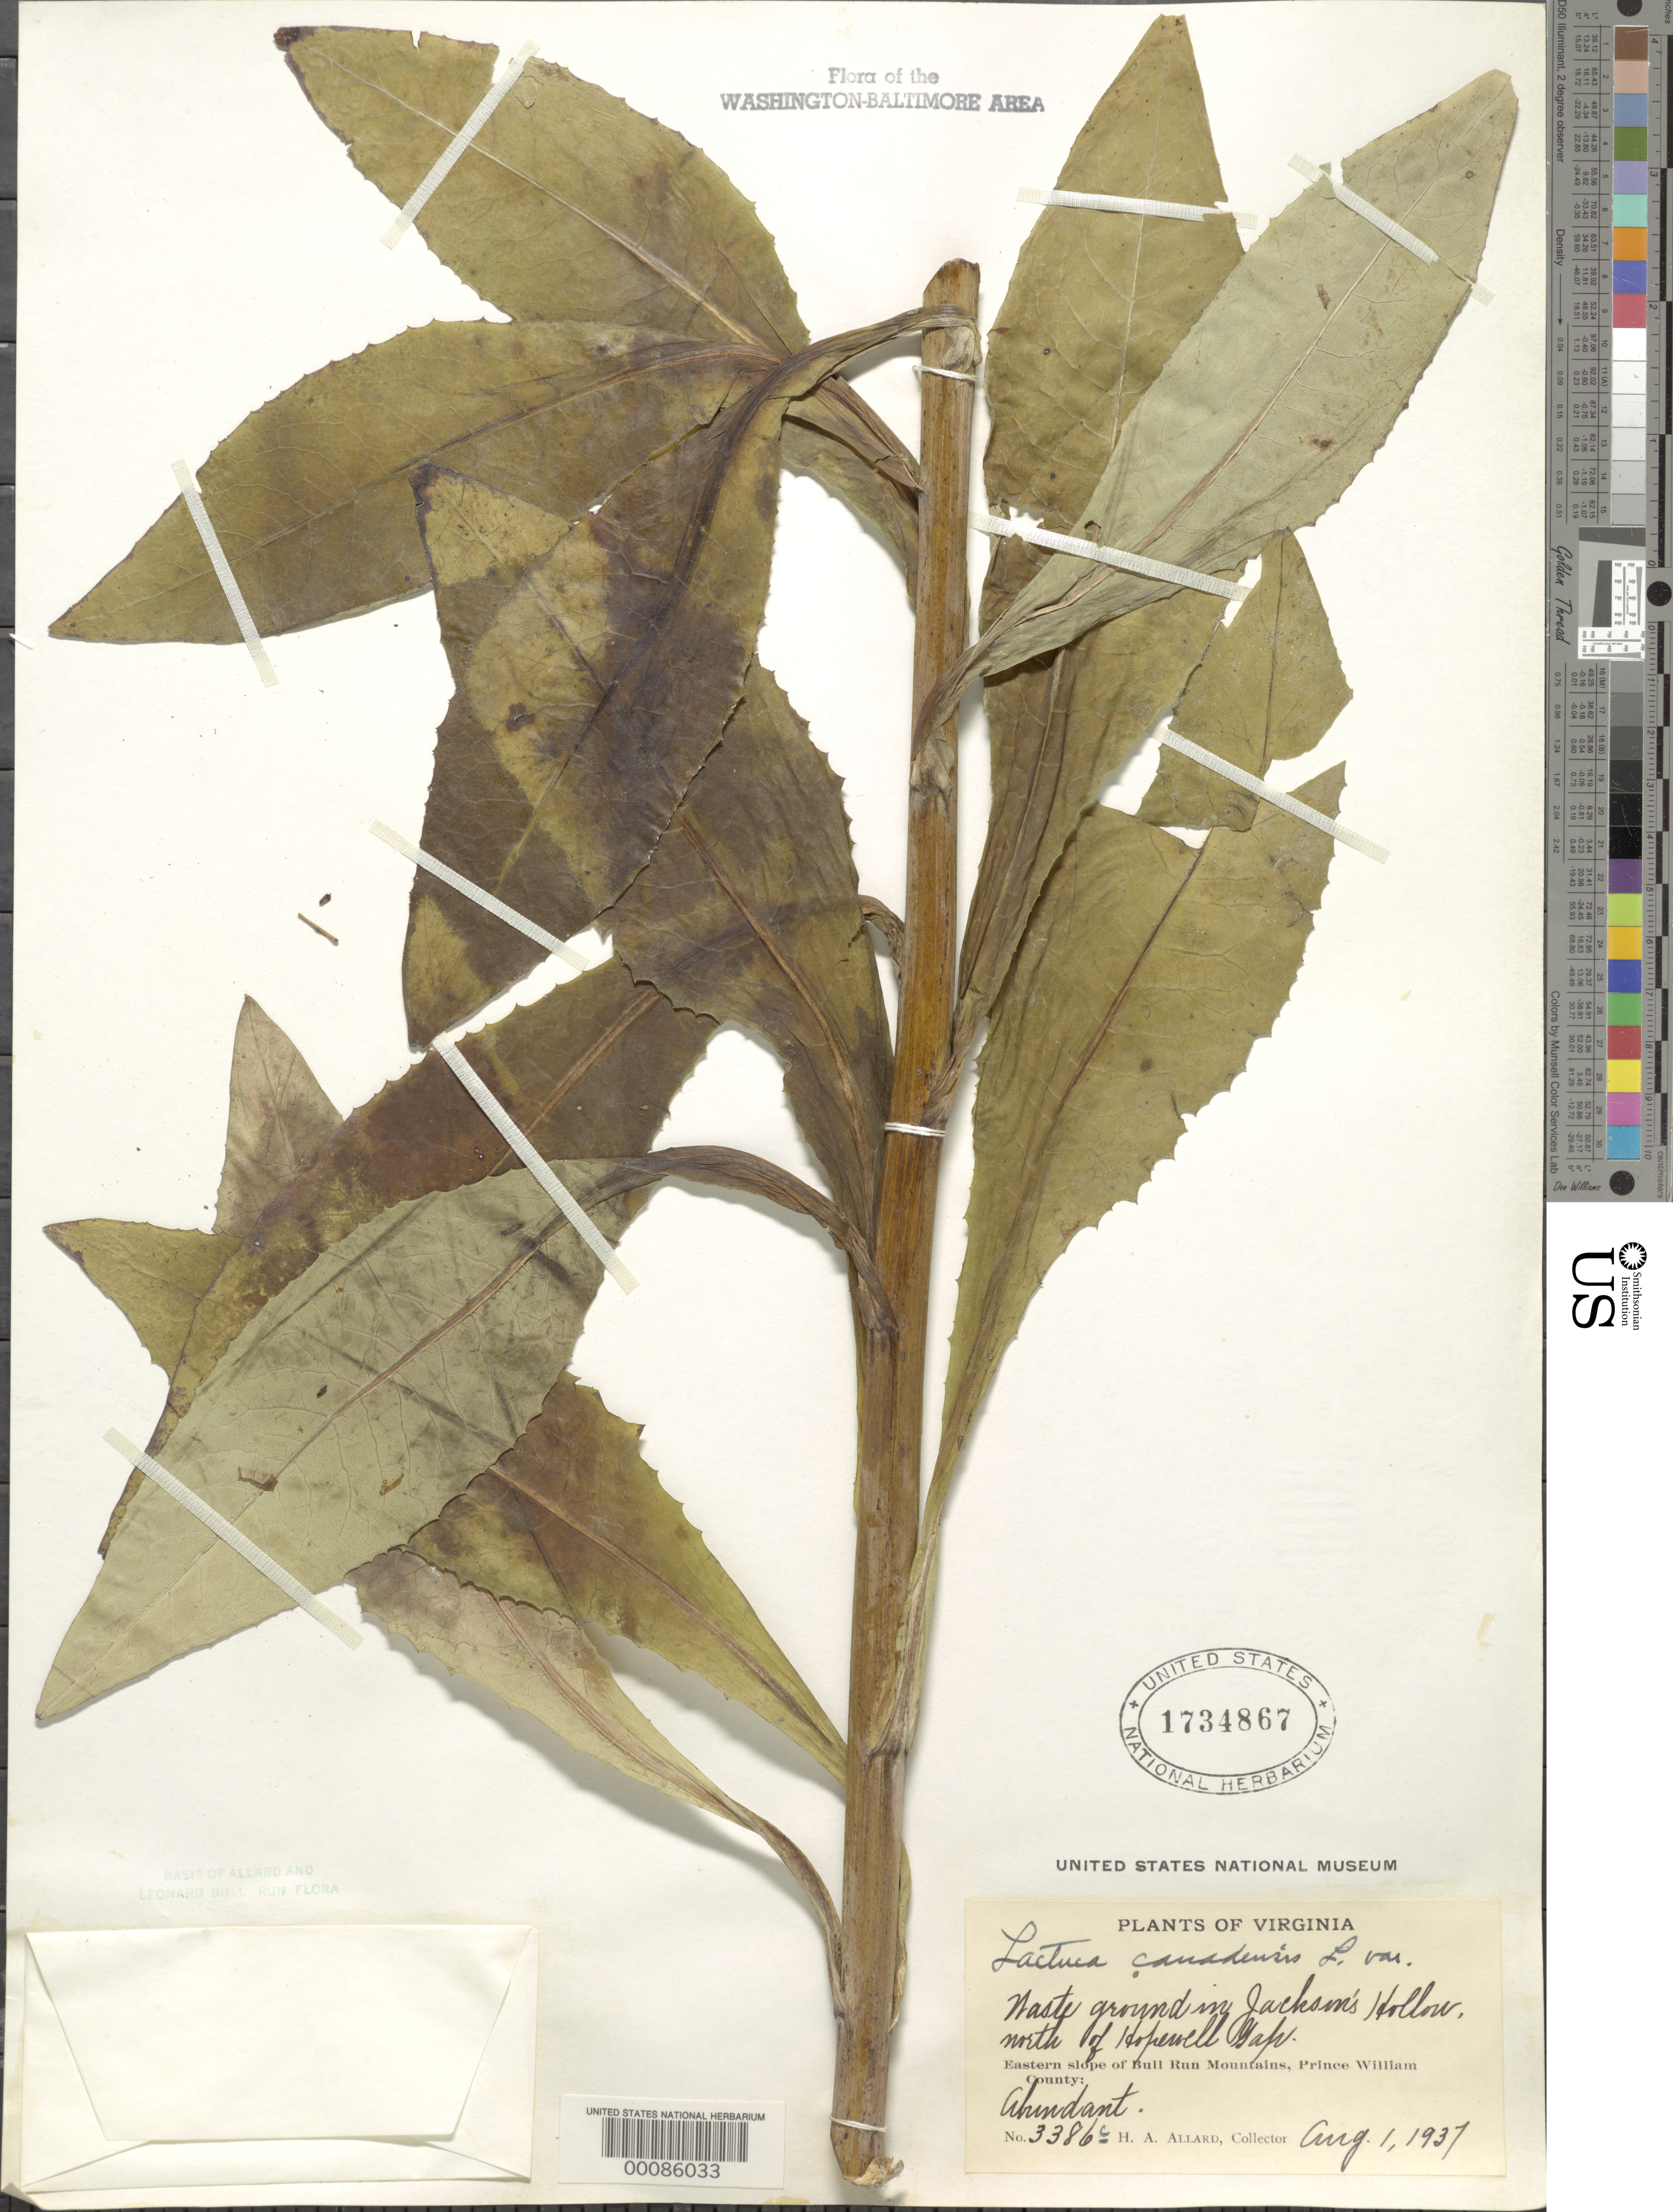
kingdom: Plantae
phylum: Tracheophyta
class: Magnoliopsida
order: Asterales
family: Asteraceae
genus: Lactuca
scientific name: Lactuca canadensis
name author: L.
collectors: H. A. Allard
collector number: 3386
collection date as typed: -1 Aug 1937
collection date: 1937-08-01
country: United States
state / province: Virginia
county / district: Prince William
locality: North of Hopewell Gap Jacksons Hollow, eastern slope of Bull Run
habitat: Waste ground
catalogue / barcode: US 1734867